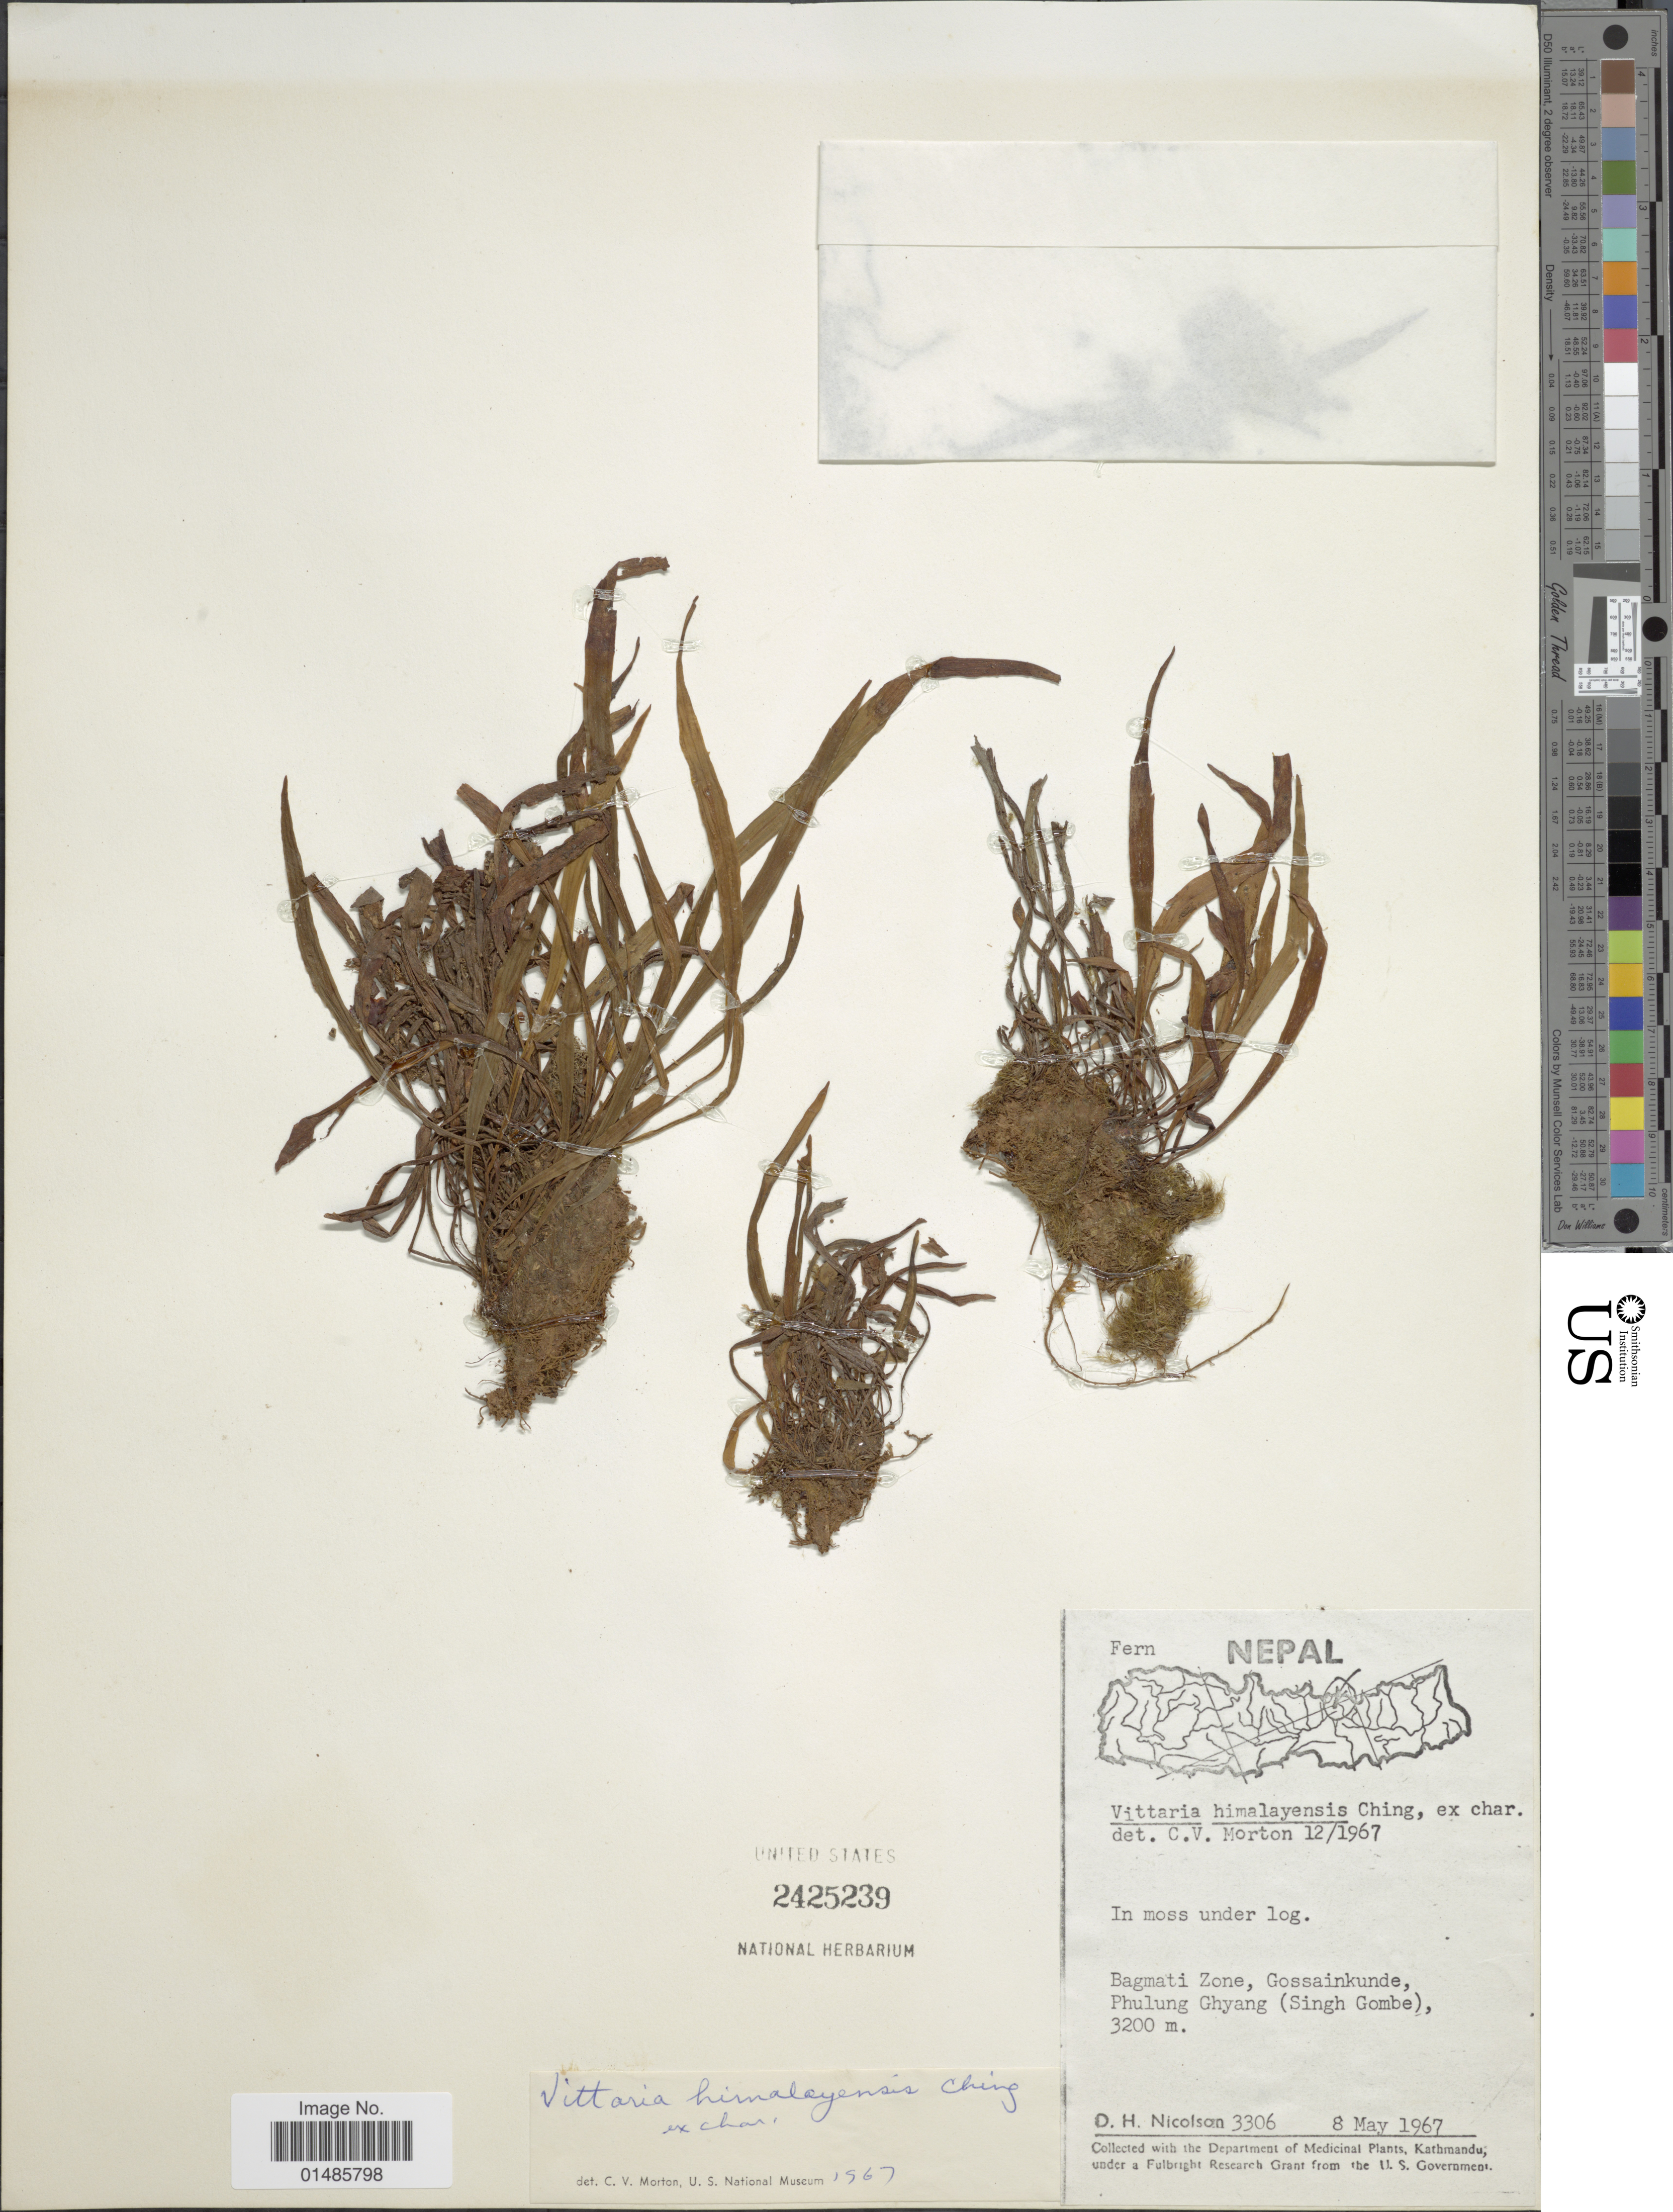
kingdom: Plantae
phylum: Tracheophyta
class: Polypodiopsida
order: Polypodiales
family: Pteridaceae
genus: Haplopteris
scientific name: Haplopteris himalayensis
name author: (Ching) E.H. Crane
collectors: D. H. Nicolson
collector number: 3306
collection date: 1967-05-08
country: Nepal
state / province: Bagmati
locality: Bagmati Zone, Gossainkunde, Phulung Ghyang (Singh Gombe).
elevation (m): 3200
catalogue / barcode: US 2425239